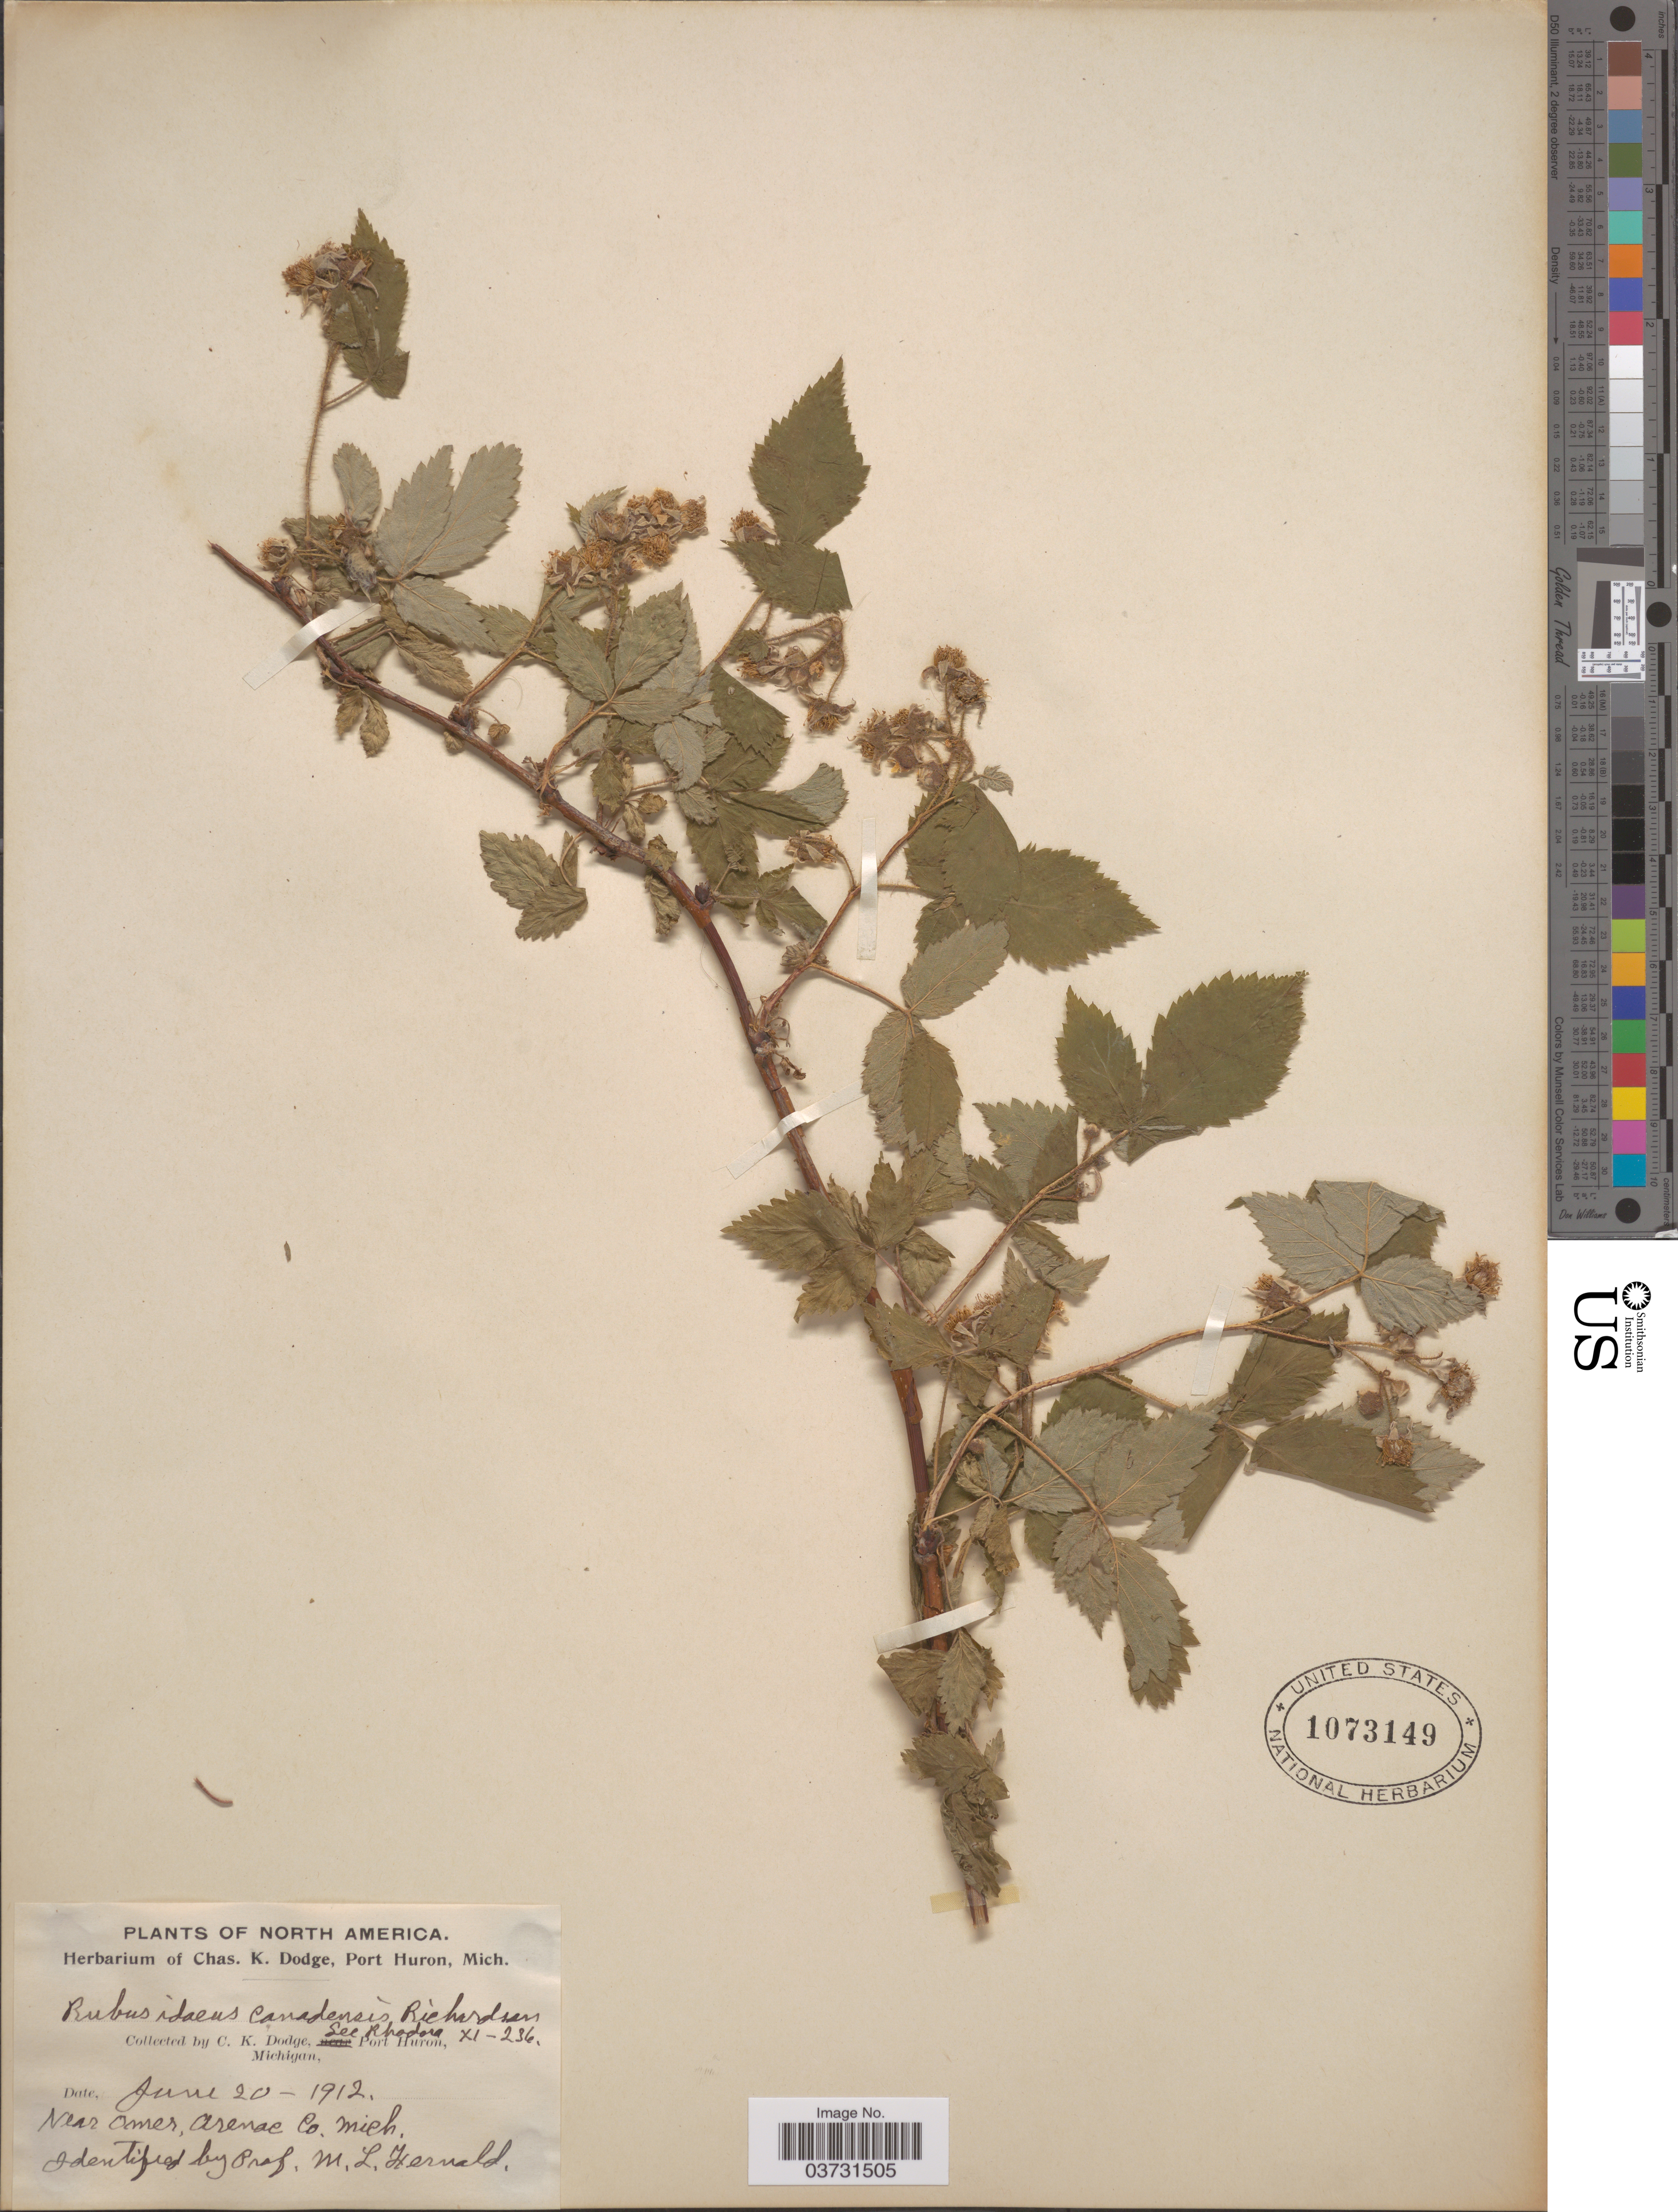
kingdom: Plantae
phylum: Tracheophyta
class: Magnoliopsida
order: Rosales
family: Rosaceae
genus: Rubus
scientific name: Rubus strigosus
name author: Michx.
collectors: C. Dodge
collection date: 1912-06-20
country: United States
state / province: Michigan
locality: Near Omer, Arenac Co.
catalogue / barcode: US 1073149